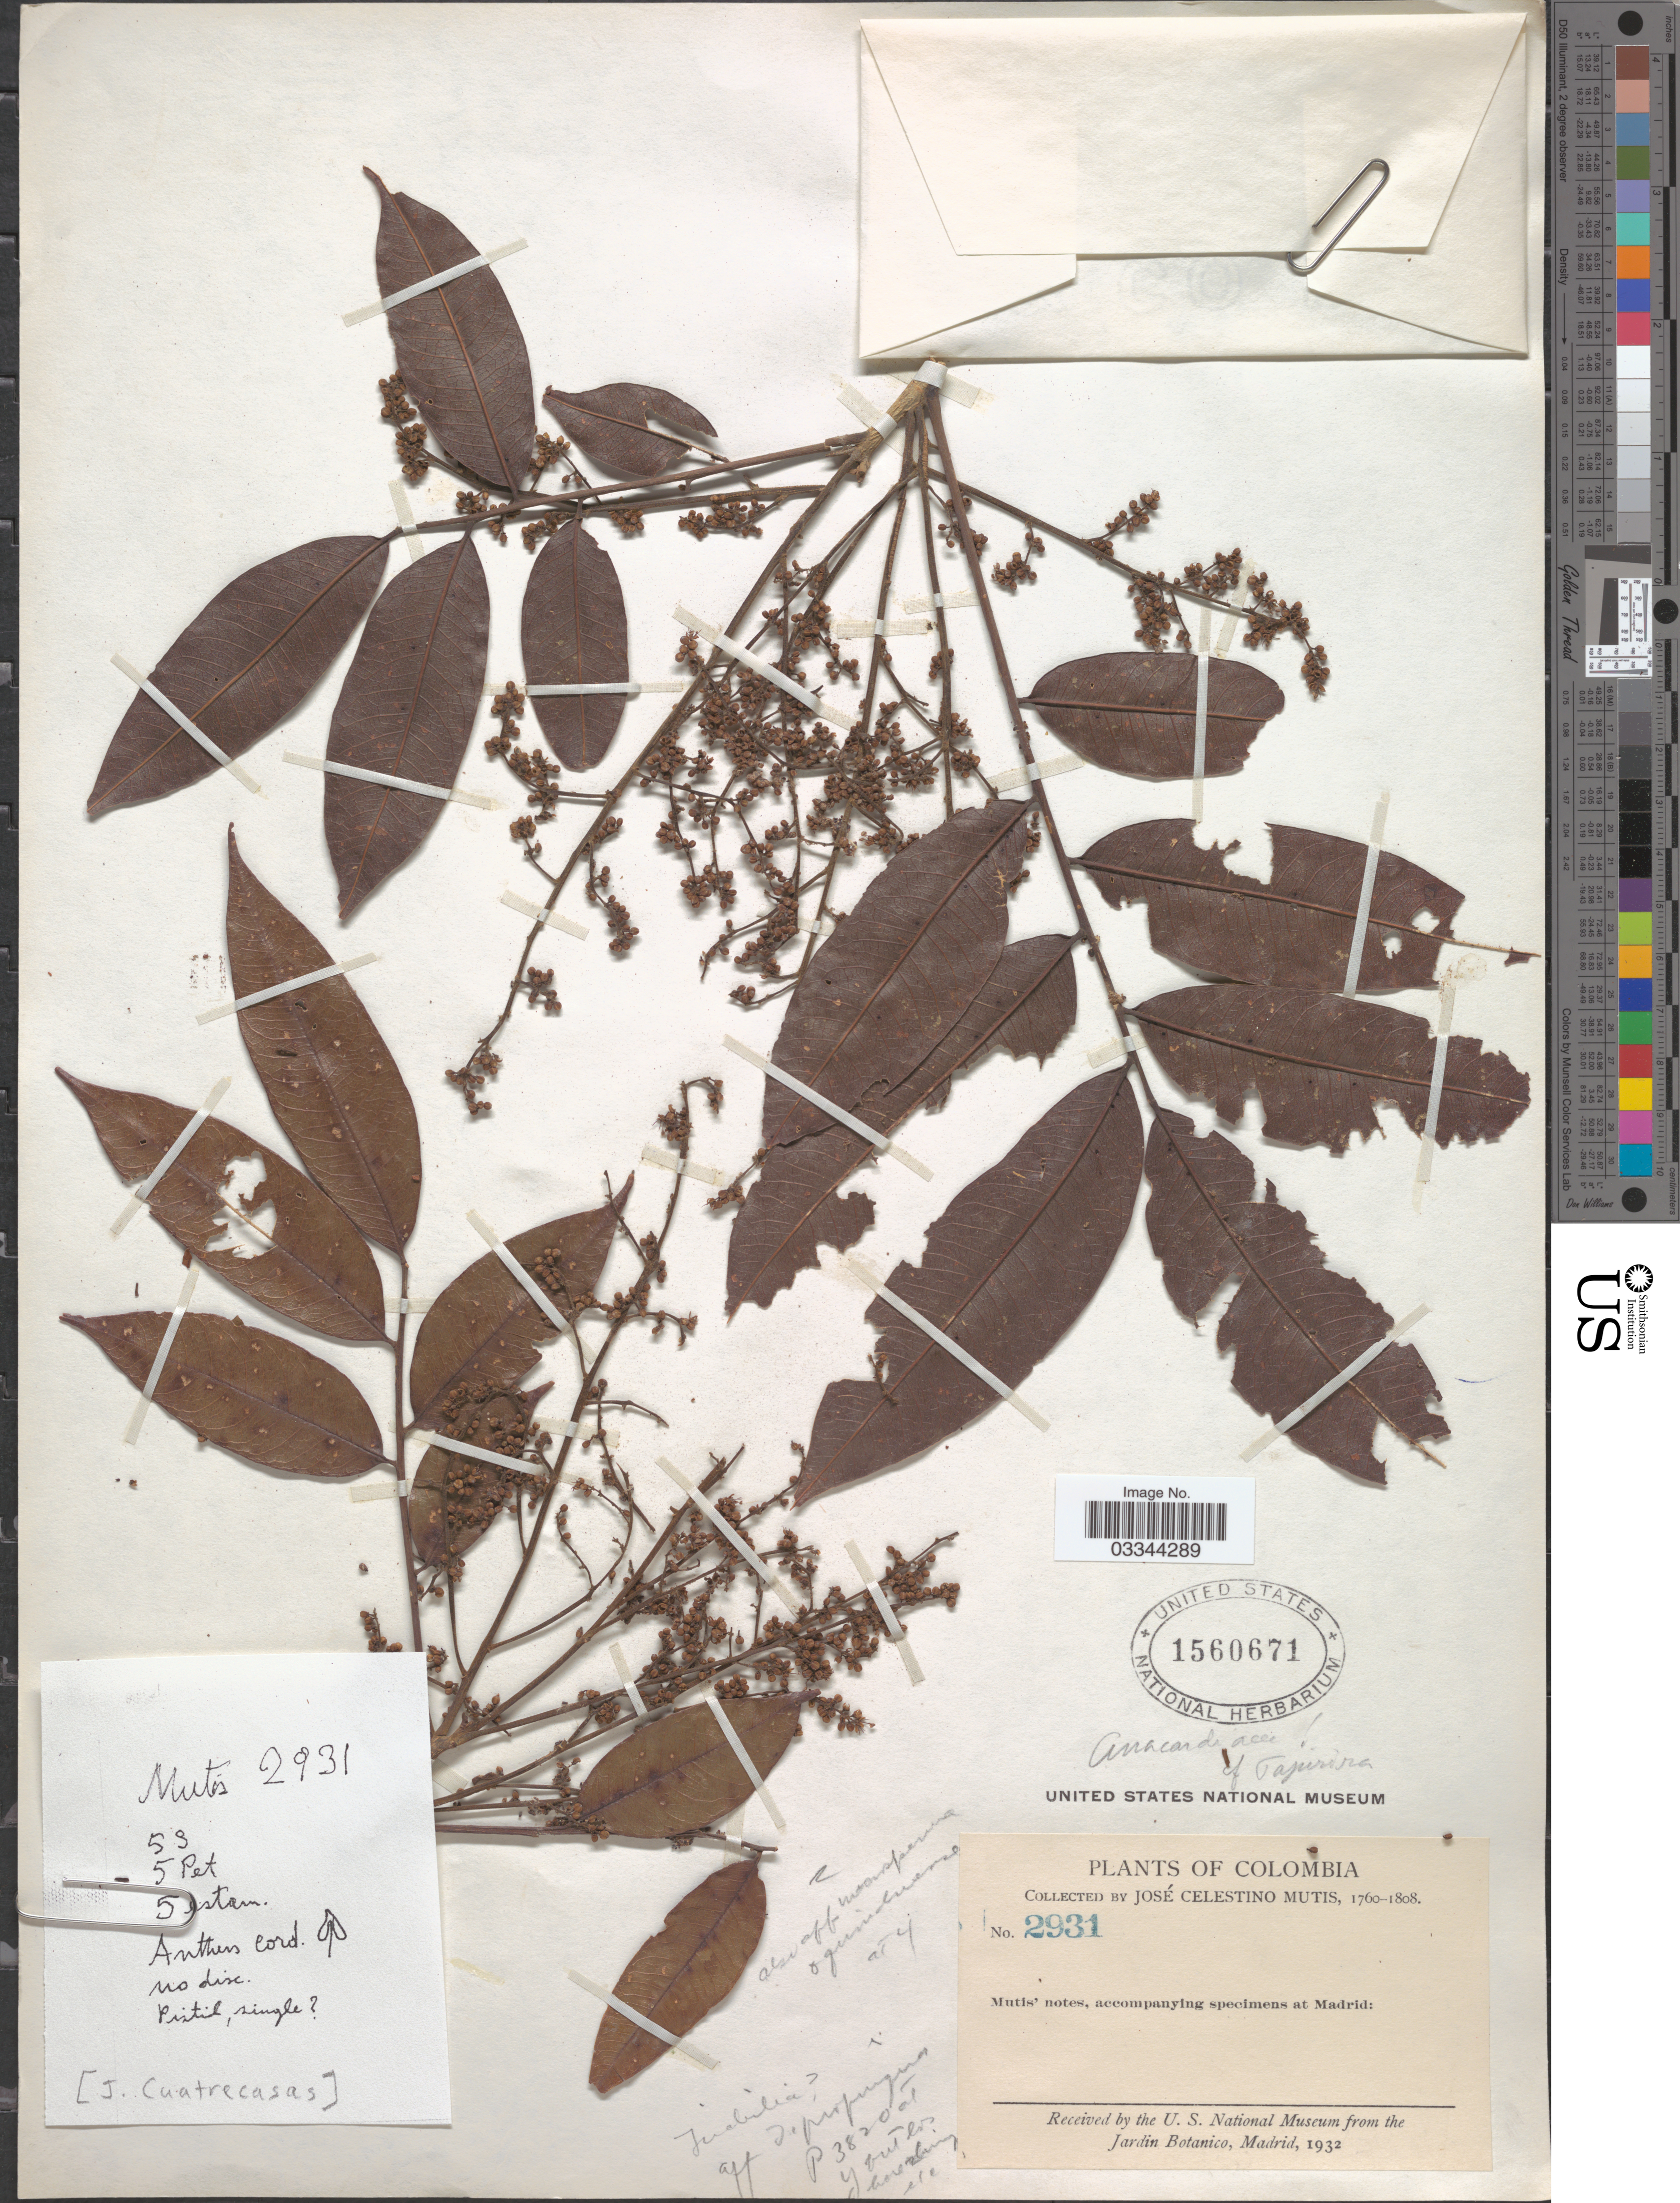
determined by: Mitchell, J. D.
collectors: J. C. B. Mutis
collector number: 2931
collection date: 1760/1808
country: Colombia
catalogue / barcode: US 1560671